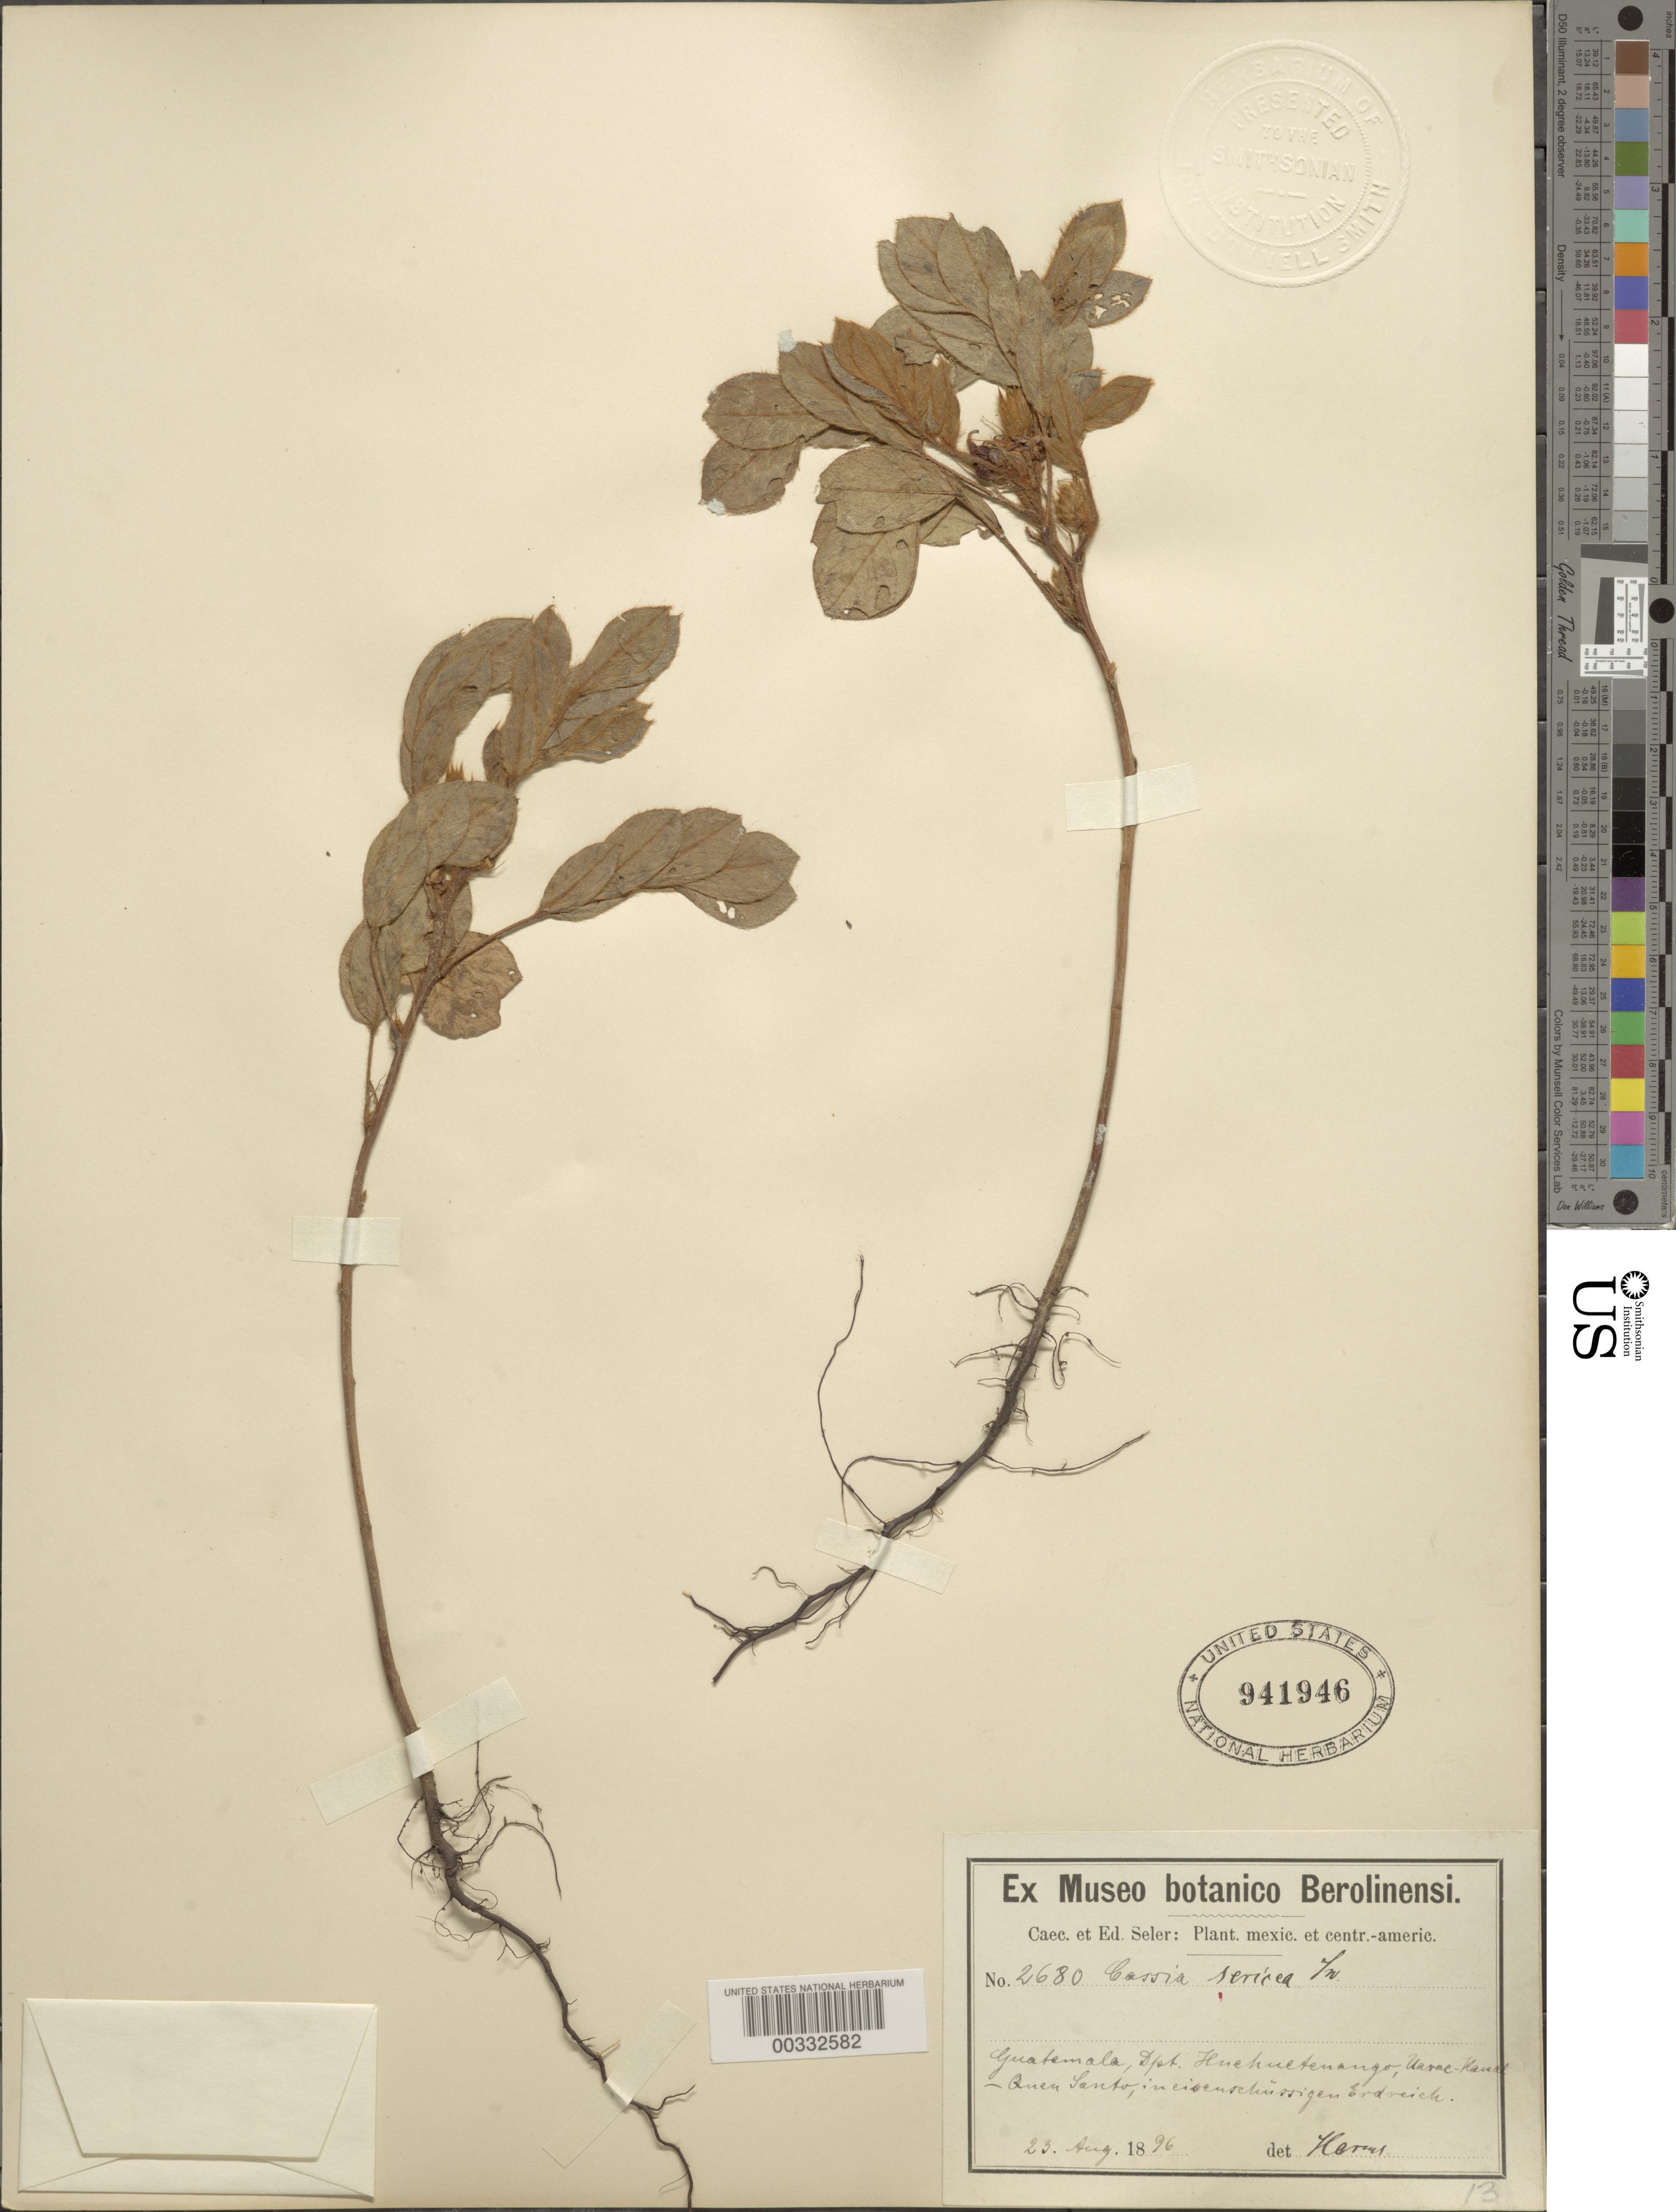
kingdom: Plantae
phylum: Tracheophyta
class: Magnoliopsida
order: Fabales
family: Fabaceae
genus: Senna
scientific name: Senna uniflora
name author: (Mill.) H.S. Irwin & Barneby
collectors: E. Seler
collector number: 2680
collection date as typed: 23 Aug 1896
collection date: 1896-08-23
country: Guatemala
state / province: Huehuetenango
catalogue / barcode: US 941946